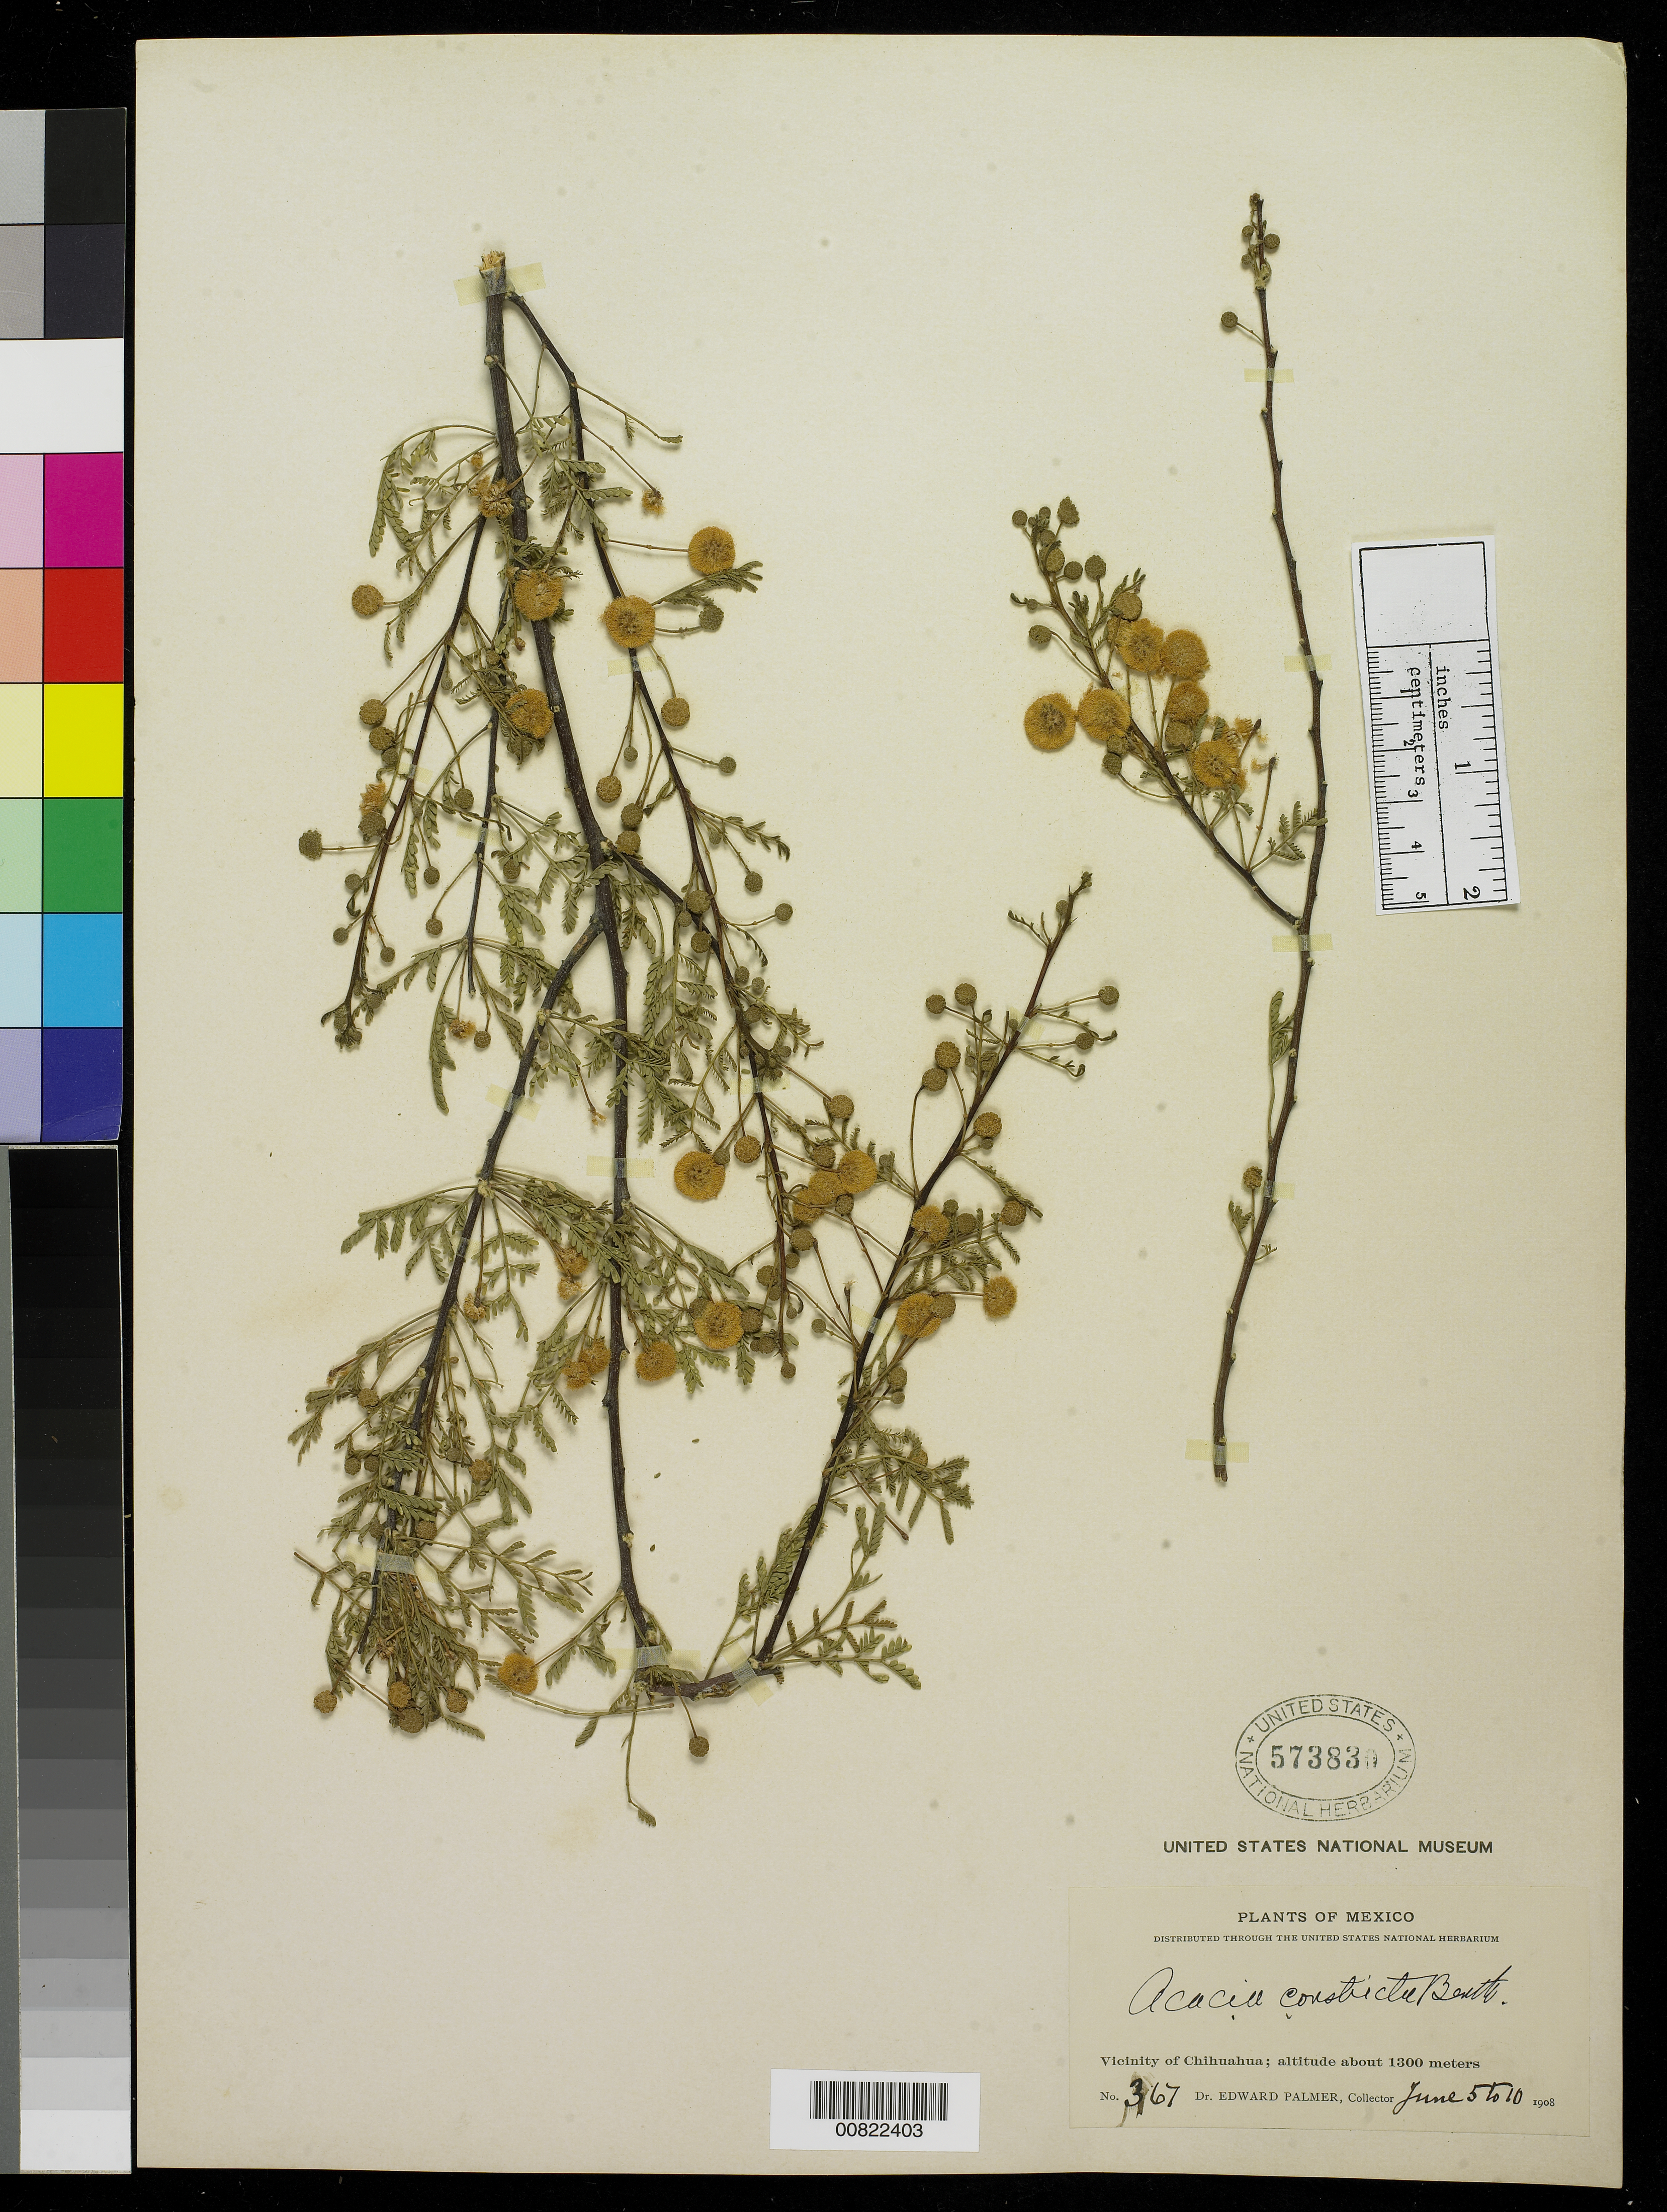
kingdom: Plantae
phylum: Tracheophyta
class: Magnoliopsida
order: Fabales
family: Fabaceae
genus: Vachellia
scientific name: Vachellia constricta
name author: (Benth.) Seigler & Ebinger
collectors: E. Palmer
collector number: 367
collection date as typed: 05 Jun 1908 to 10 Jun 1908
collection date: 1908-06-05/1908-06-10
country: Mexico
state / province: Chihuahua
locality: Vicinity of Chihuahua.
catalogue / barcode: US 573830